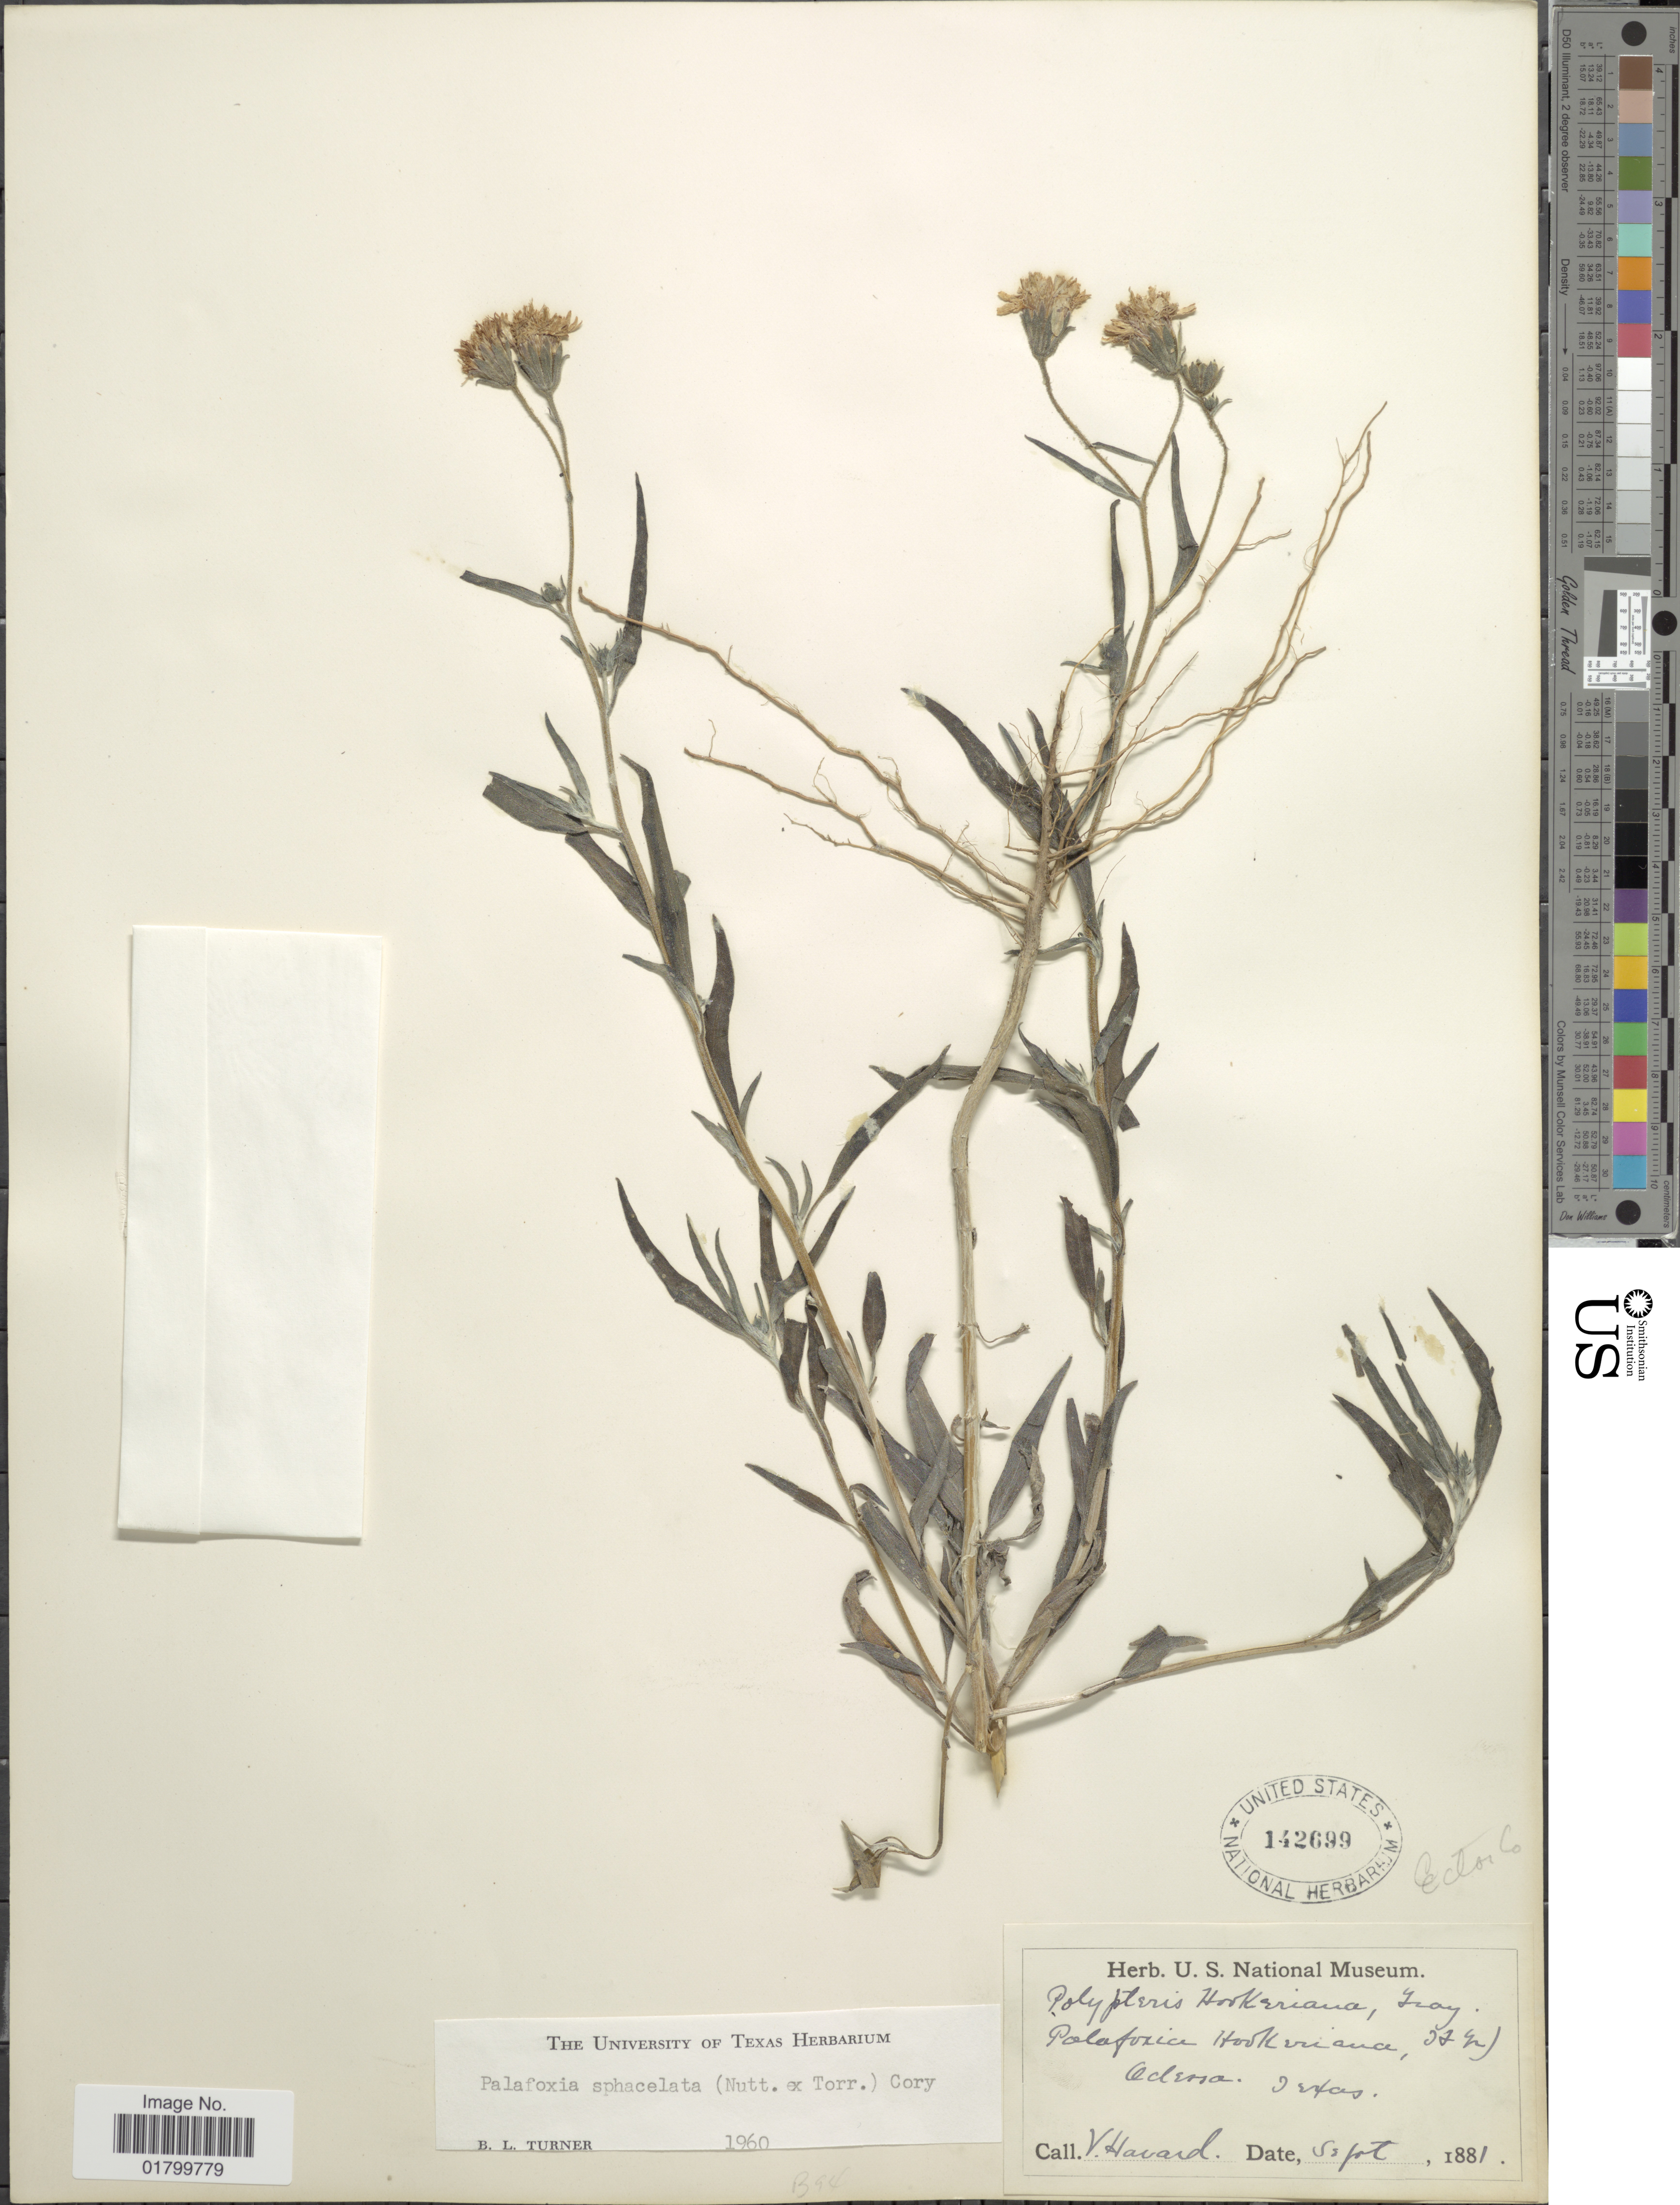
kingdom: Plantae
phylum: Tracheophyta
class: Magnoliopsida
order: Asterales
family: Asteraceae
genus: Palafoxia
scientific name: Palafoxia sphacelata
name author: (Nutt. ex Torr.) Cory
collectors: V. Havard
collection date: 1881-09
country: United States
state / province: Texas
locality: Cedema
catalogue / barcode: US 142699